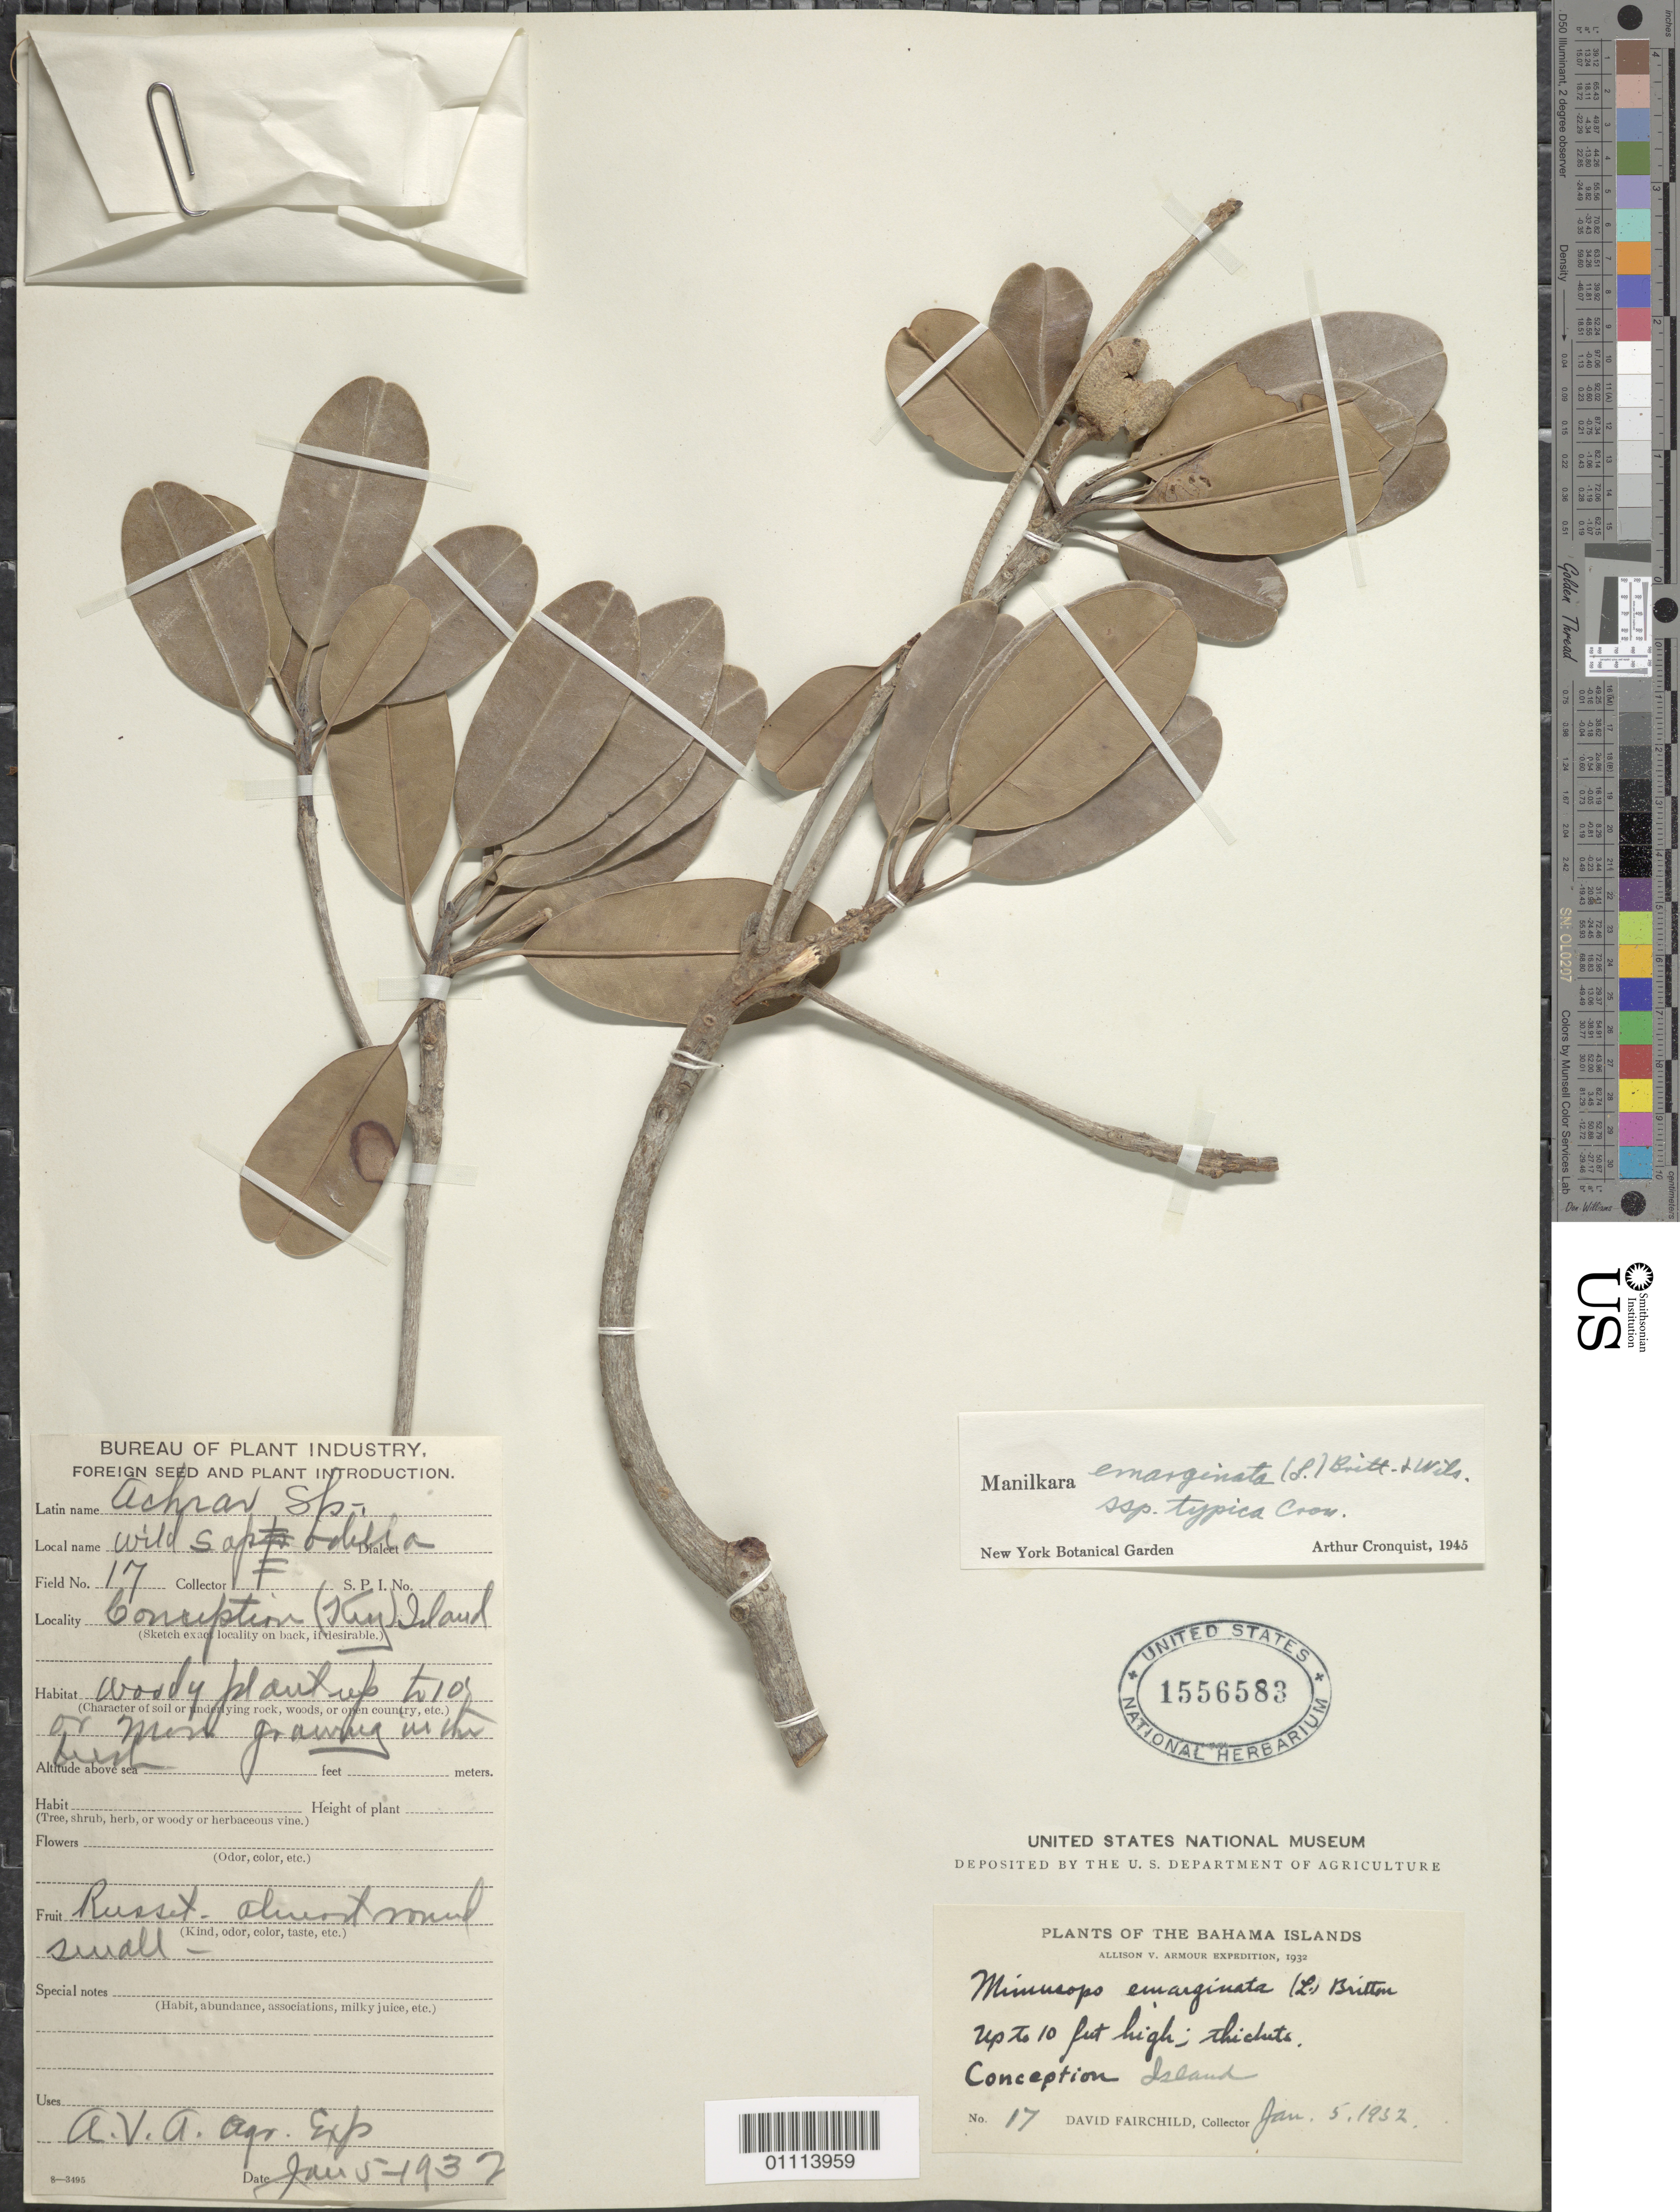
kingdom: Plantae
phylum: Tracheophyta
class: Magnoliopsida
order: Ericales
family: Sapotaceae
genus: Manilkara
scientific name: Manilkara bidentata subsp. bidentata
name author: (A. DC.) A. Chev.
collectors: D. Fairchild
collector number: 17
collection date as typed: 05 Jan 1932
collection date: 1932-01-05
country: Bahamas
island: Conception I.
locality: Conception Island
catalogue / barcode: US 1556583